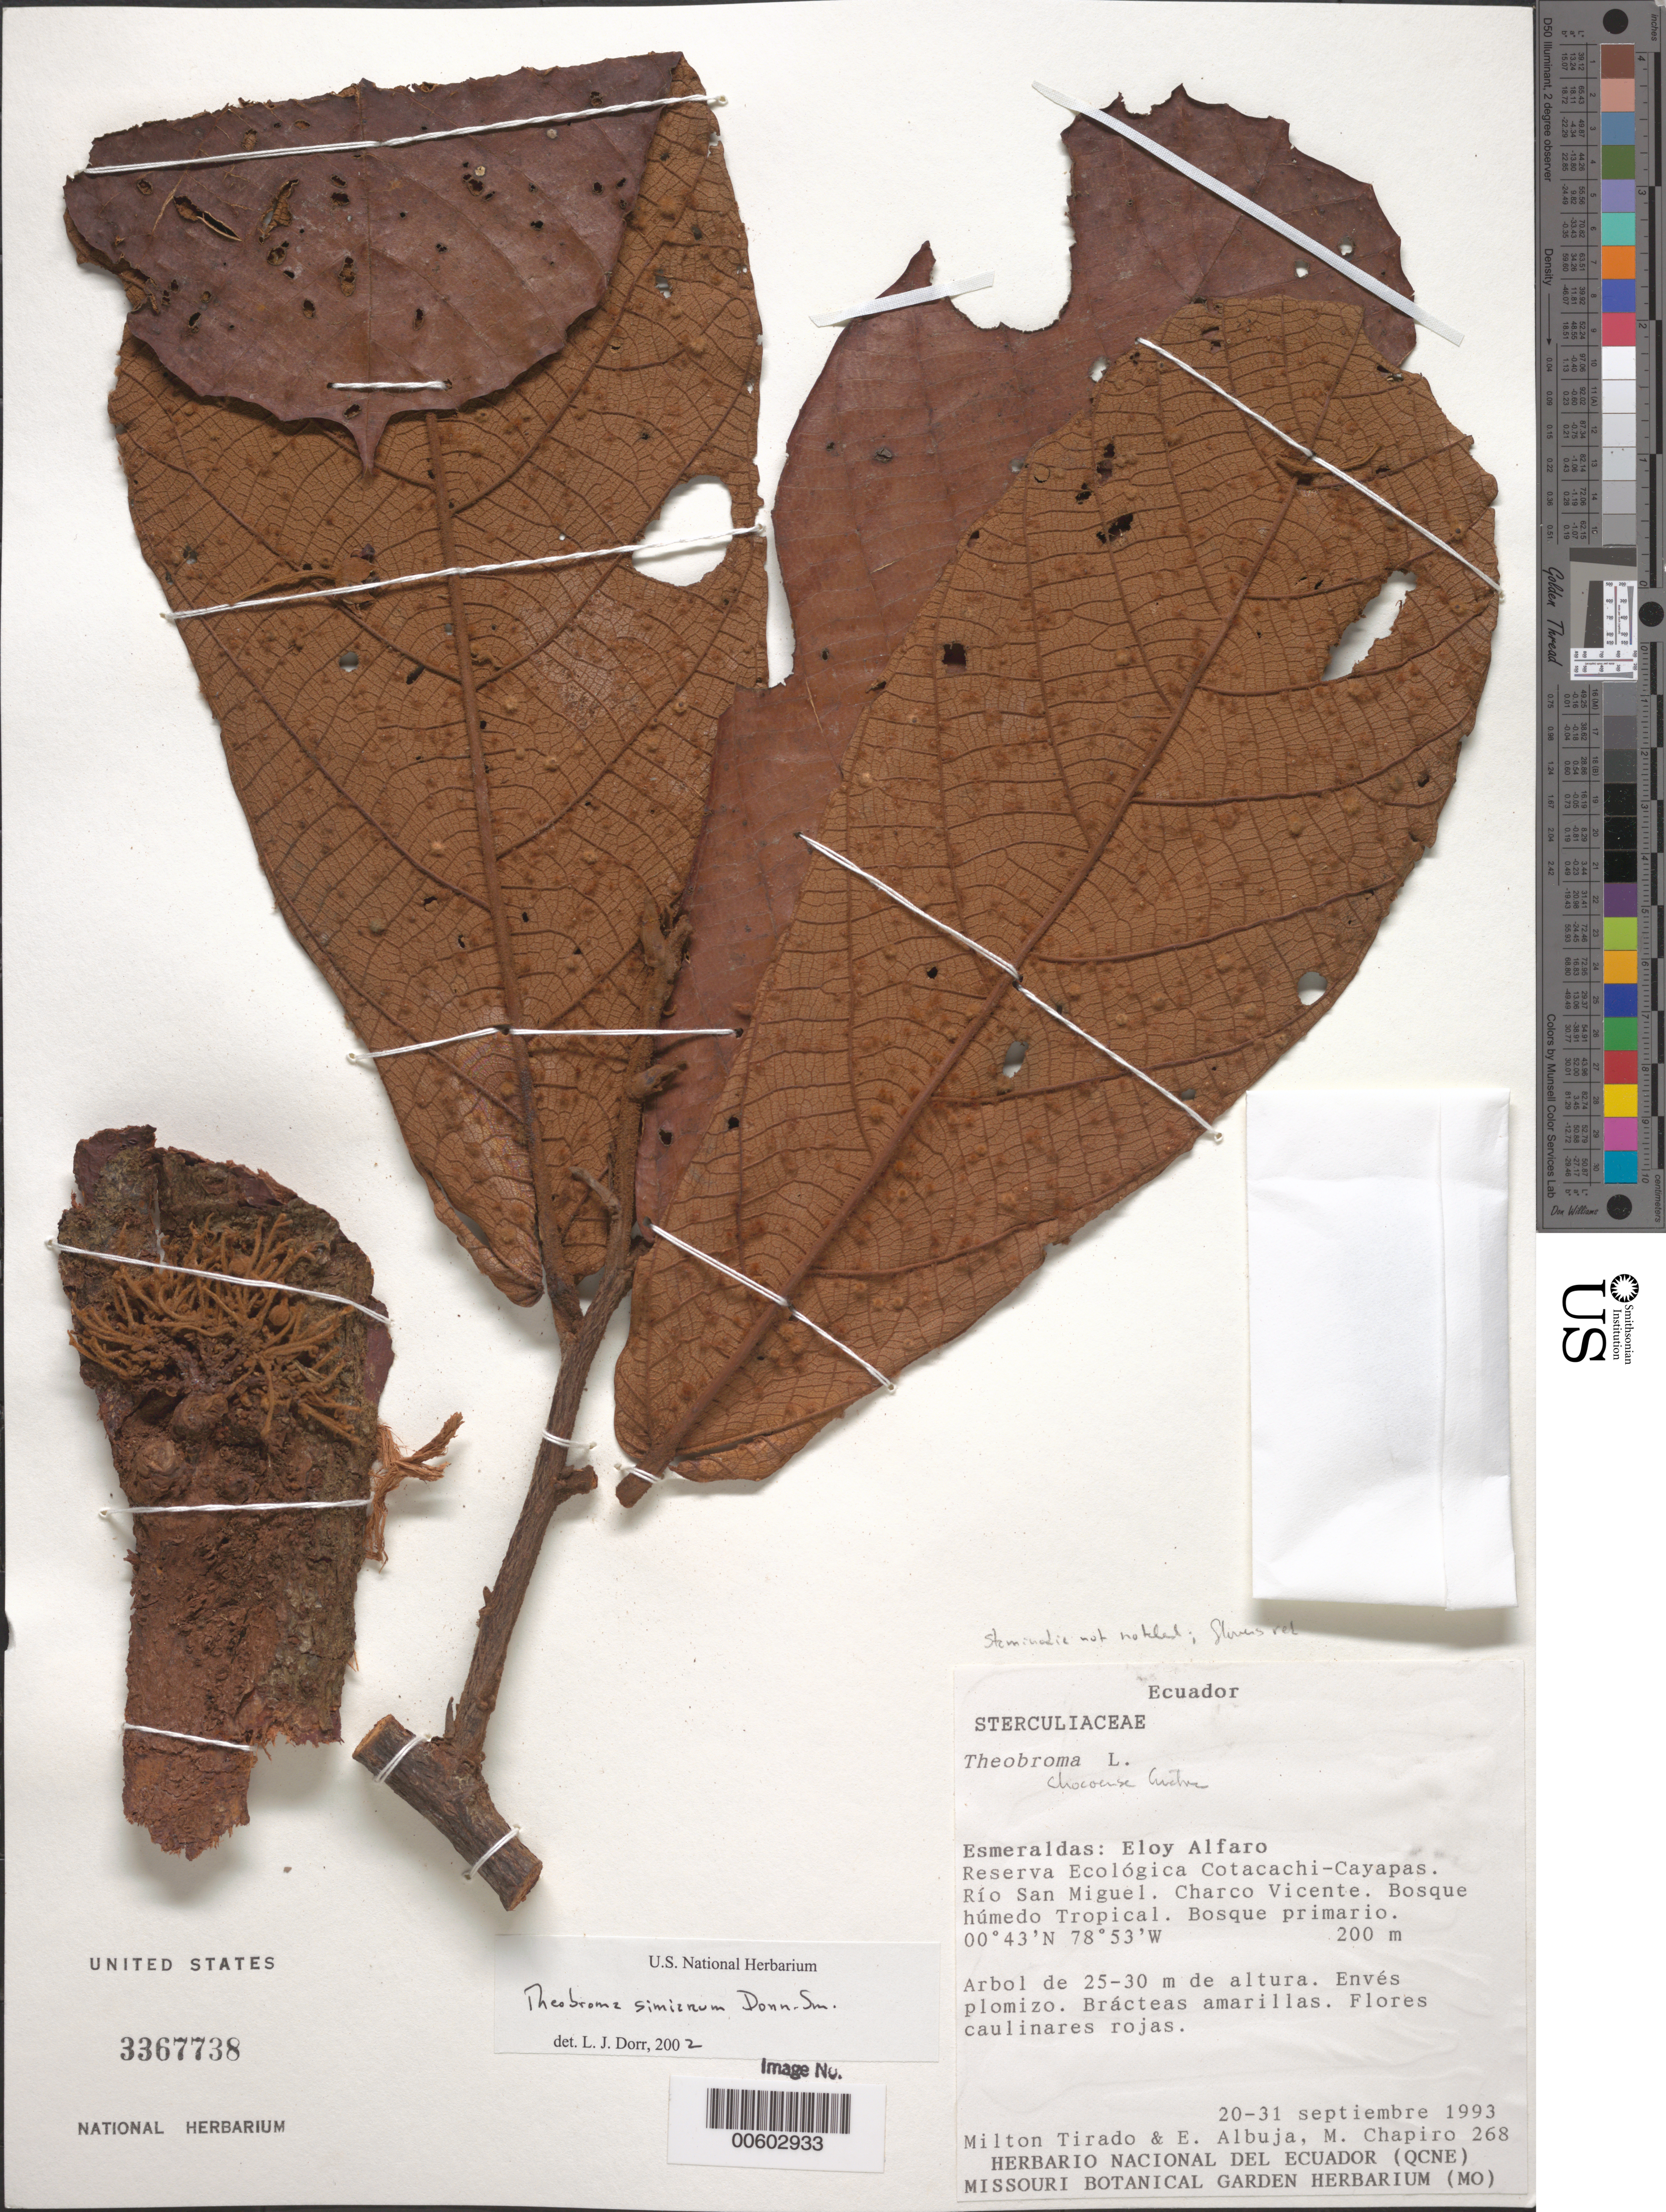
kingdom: Plantae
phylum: Tracheophyta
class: Magnoliopsida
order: Malvales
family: Malvaceae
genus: Theobroma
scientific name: Theobroma simiarum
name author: Donn. Sm.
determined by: Dorr, L. J., (BOT), Smithsonian Institution - National Museum of Natural History (UNITED STATES)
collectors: M. Tirado, E. Albuja & M. Chapiro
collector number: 268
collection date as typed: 20 Sep 1993 to 31 Sep 1993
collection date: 1993-09-20/1993-09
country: Ecuador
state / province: Esmeraldas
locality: Eloy Alfaro. Reserva Ecológica Cotacachi-Cayapas, Charco Vicente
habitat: Bosque primario tropical, bosque primario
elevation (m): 200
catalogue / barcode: US 3367738